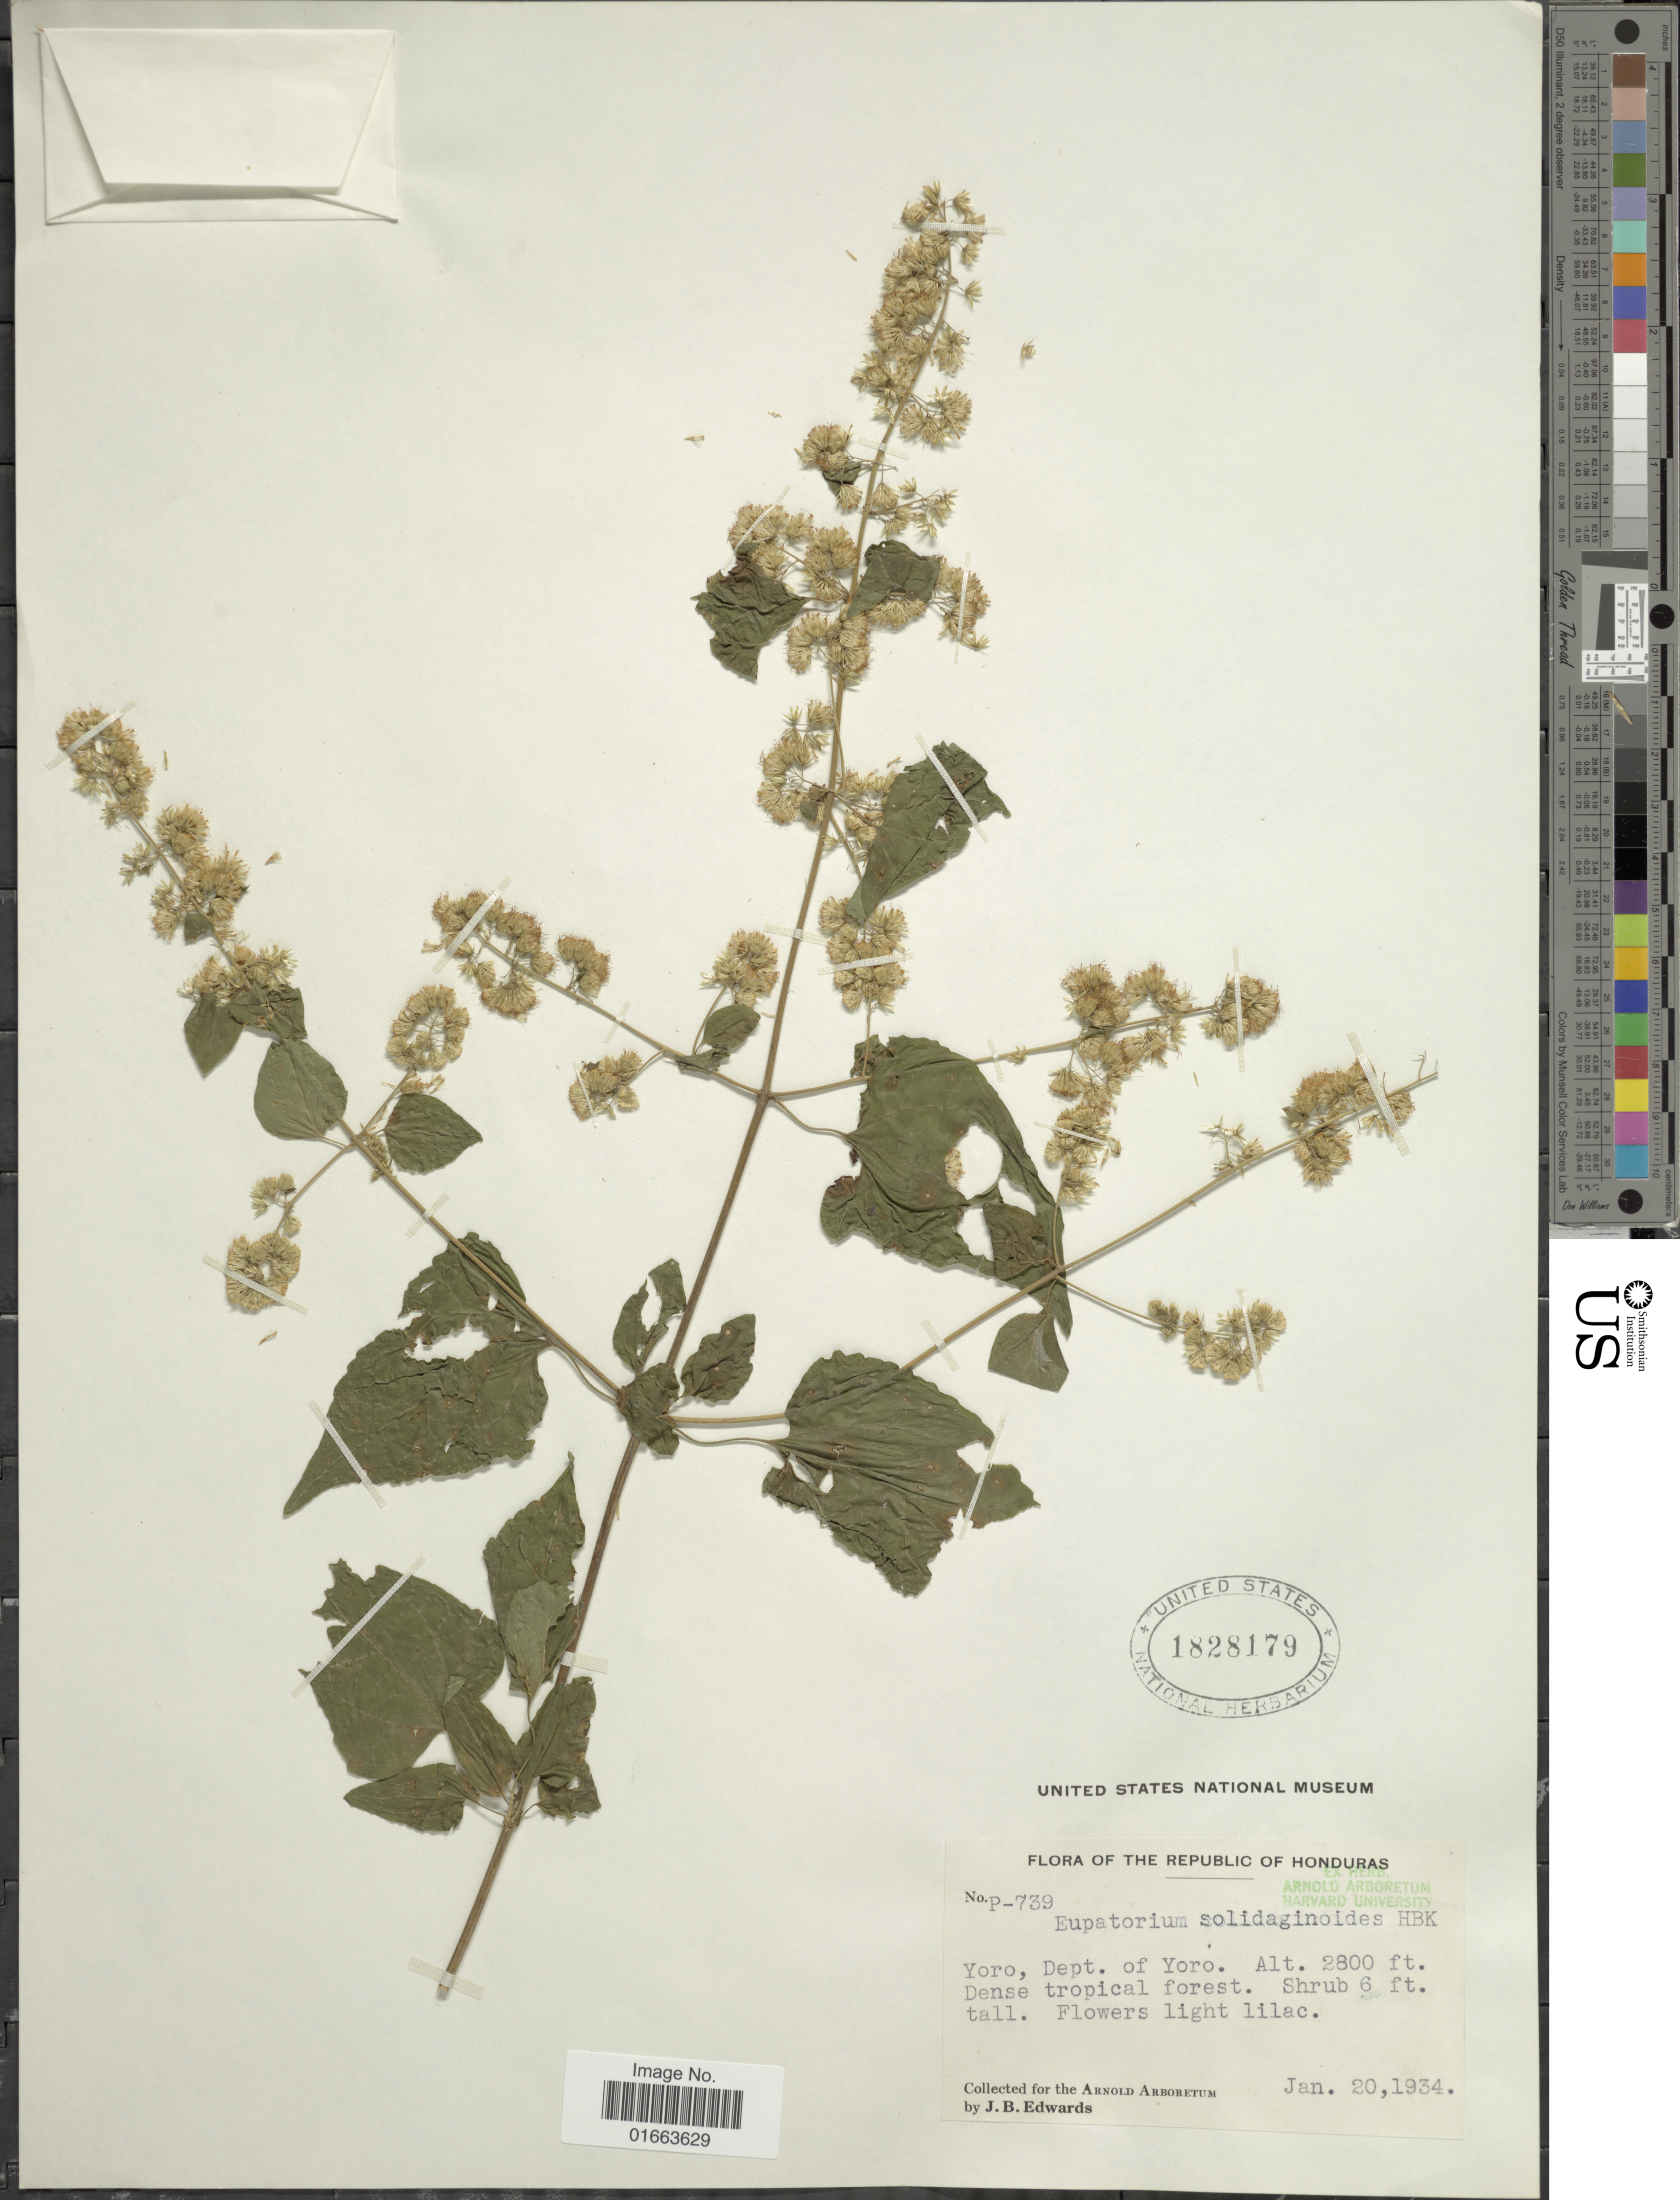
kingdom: Plantae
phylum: Tracheophyta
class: Magnoliopsida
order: Asterales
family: Asteraceae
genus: Koanophyllon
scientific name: Koanophyllon solidaginoides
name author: (Kunth) R.M. King & H. Rob.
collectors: J. B. Edwards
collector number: P-739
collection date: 1934-01-20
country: Honduras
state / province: Yoro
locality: Dense tropical forest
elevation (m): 853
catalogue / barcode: US 1828179